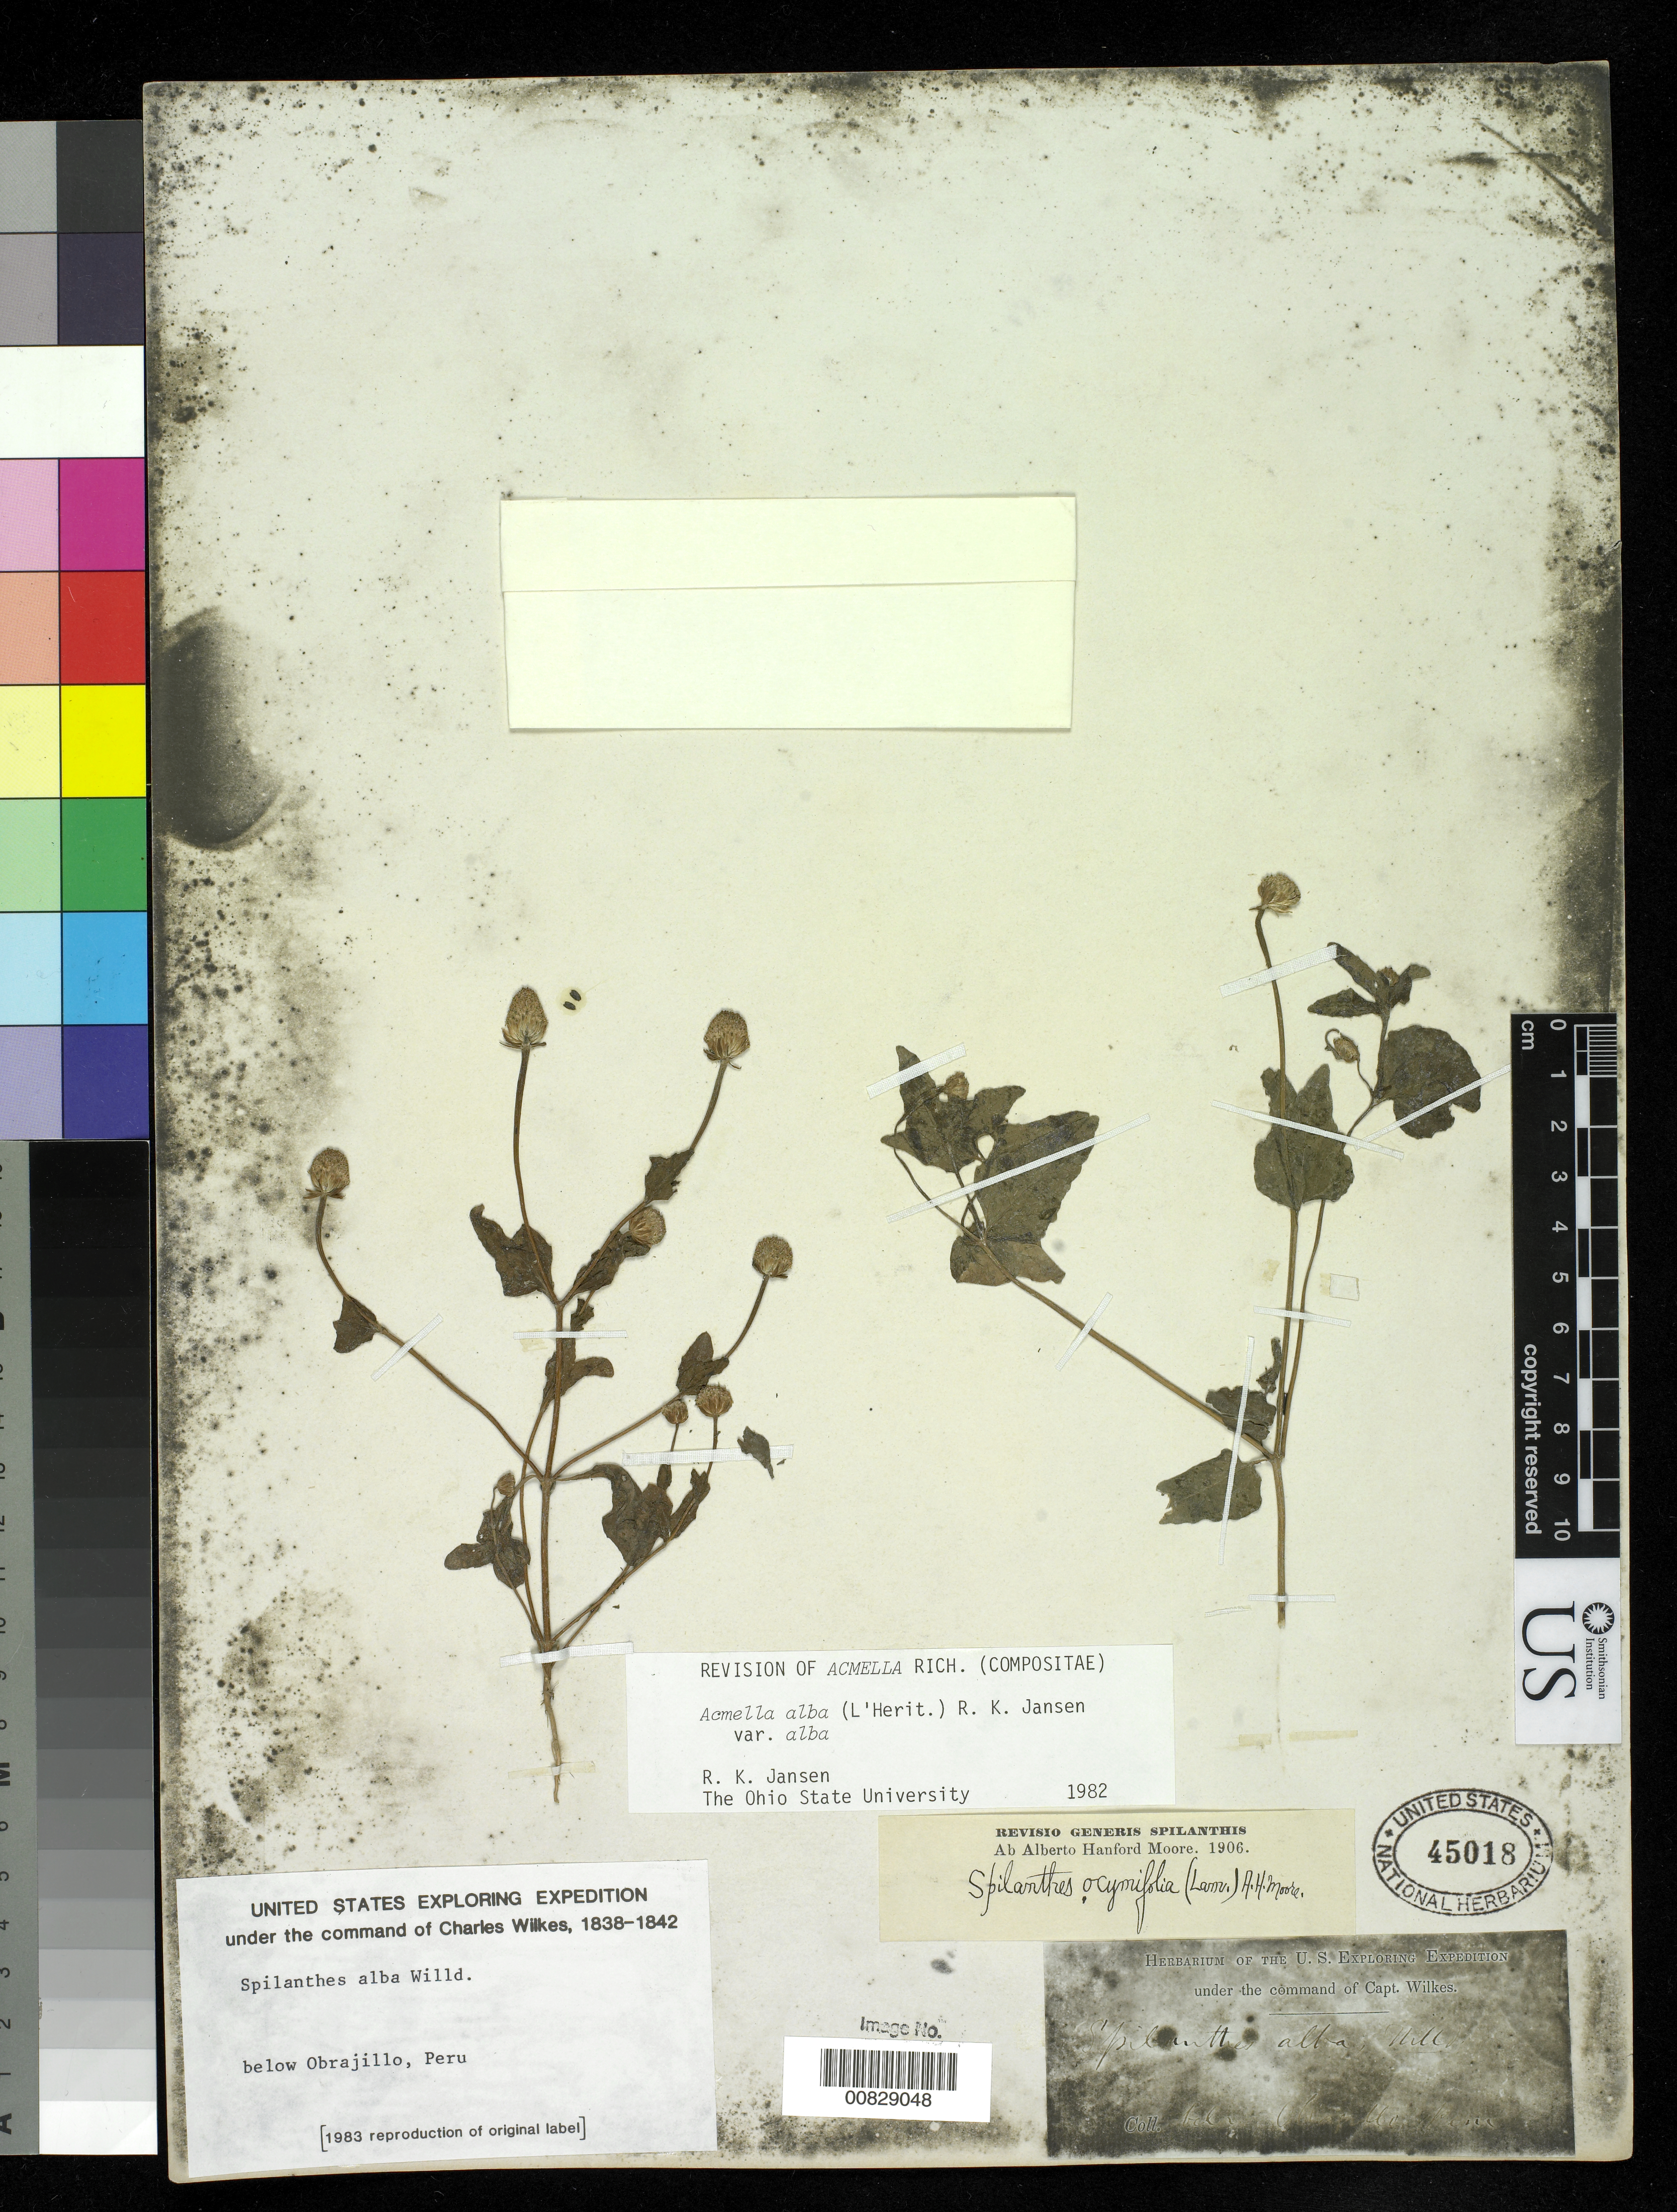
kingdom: Plantae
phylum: Tracheophyta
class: Magnoliopsida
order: Asterales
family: Asteraceae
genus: Acmella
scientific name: Acmella alba var. ecuadorensis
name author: R.K. Jansen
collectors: Wilkes Explor. Exped.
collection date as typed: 1838 to -- --- 1842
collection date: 1838/1842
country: Peru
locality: near Obrajillo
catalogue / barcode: US 45018